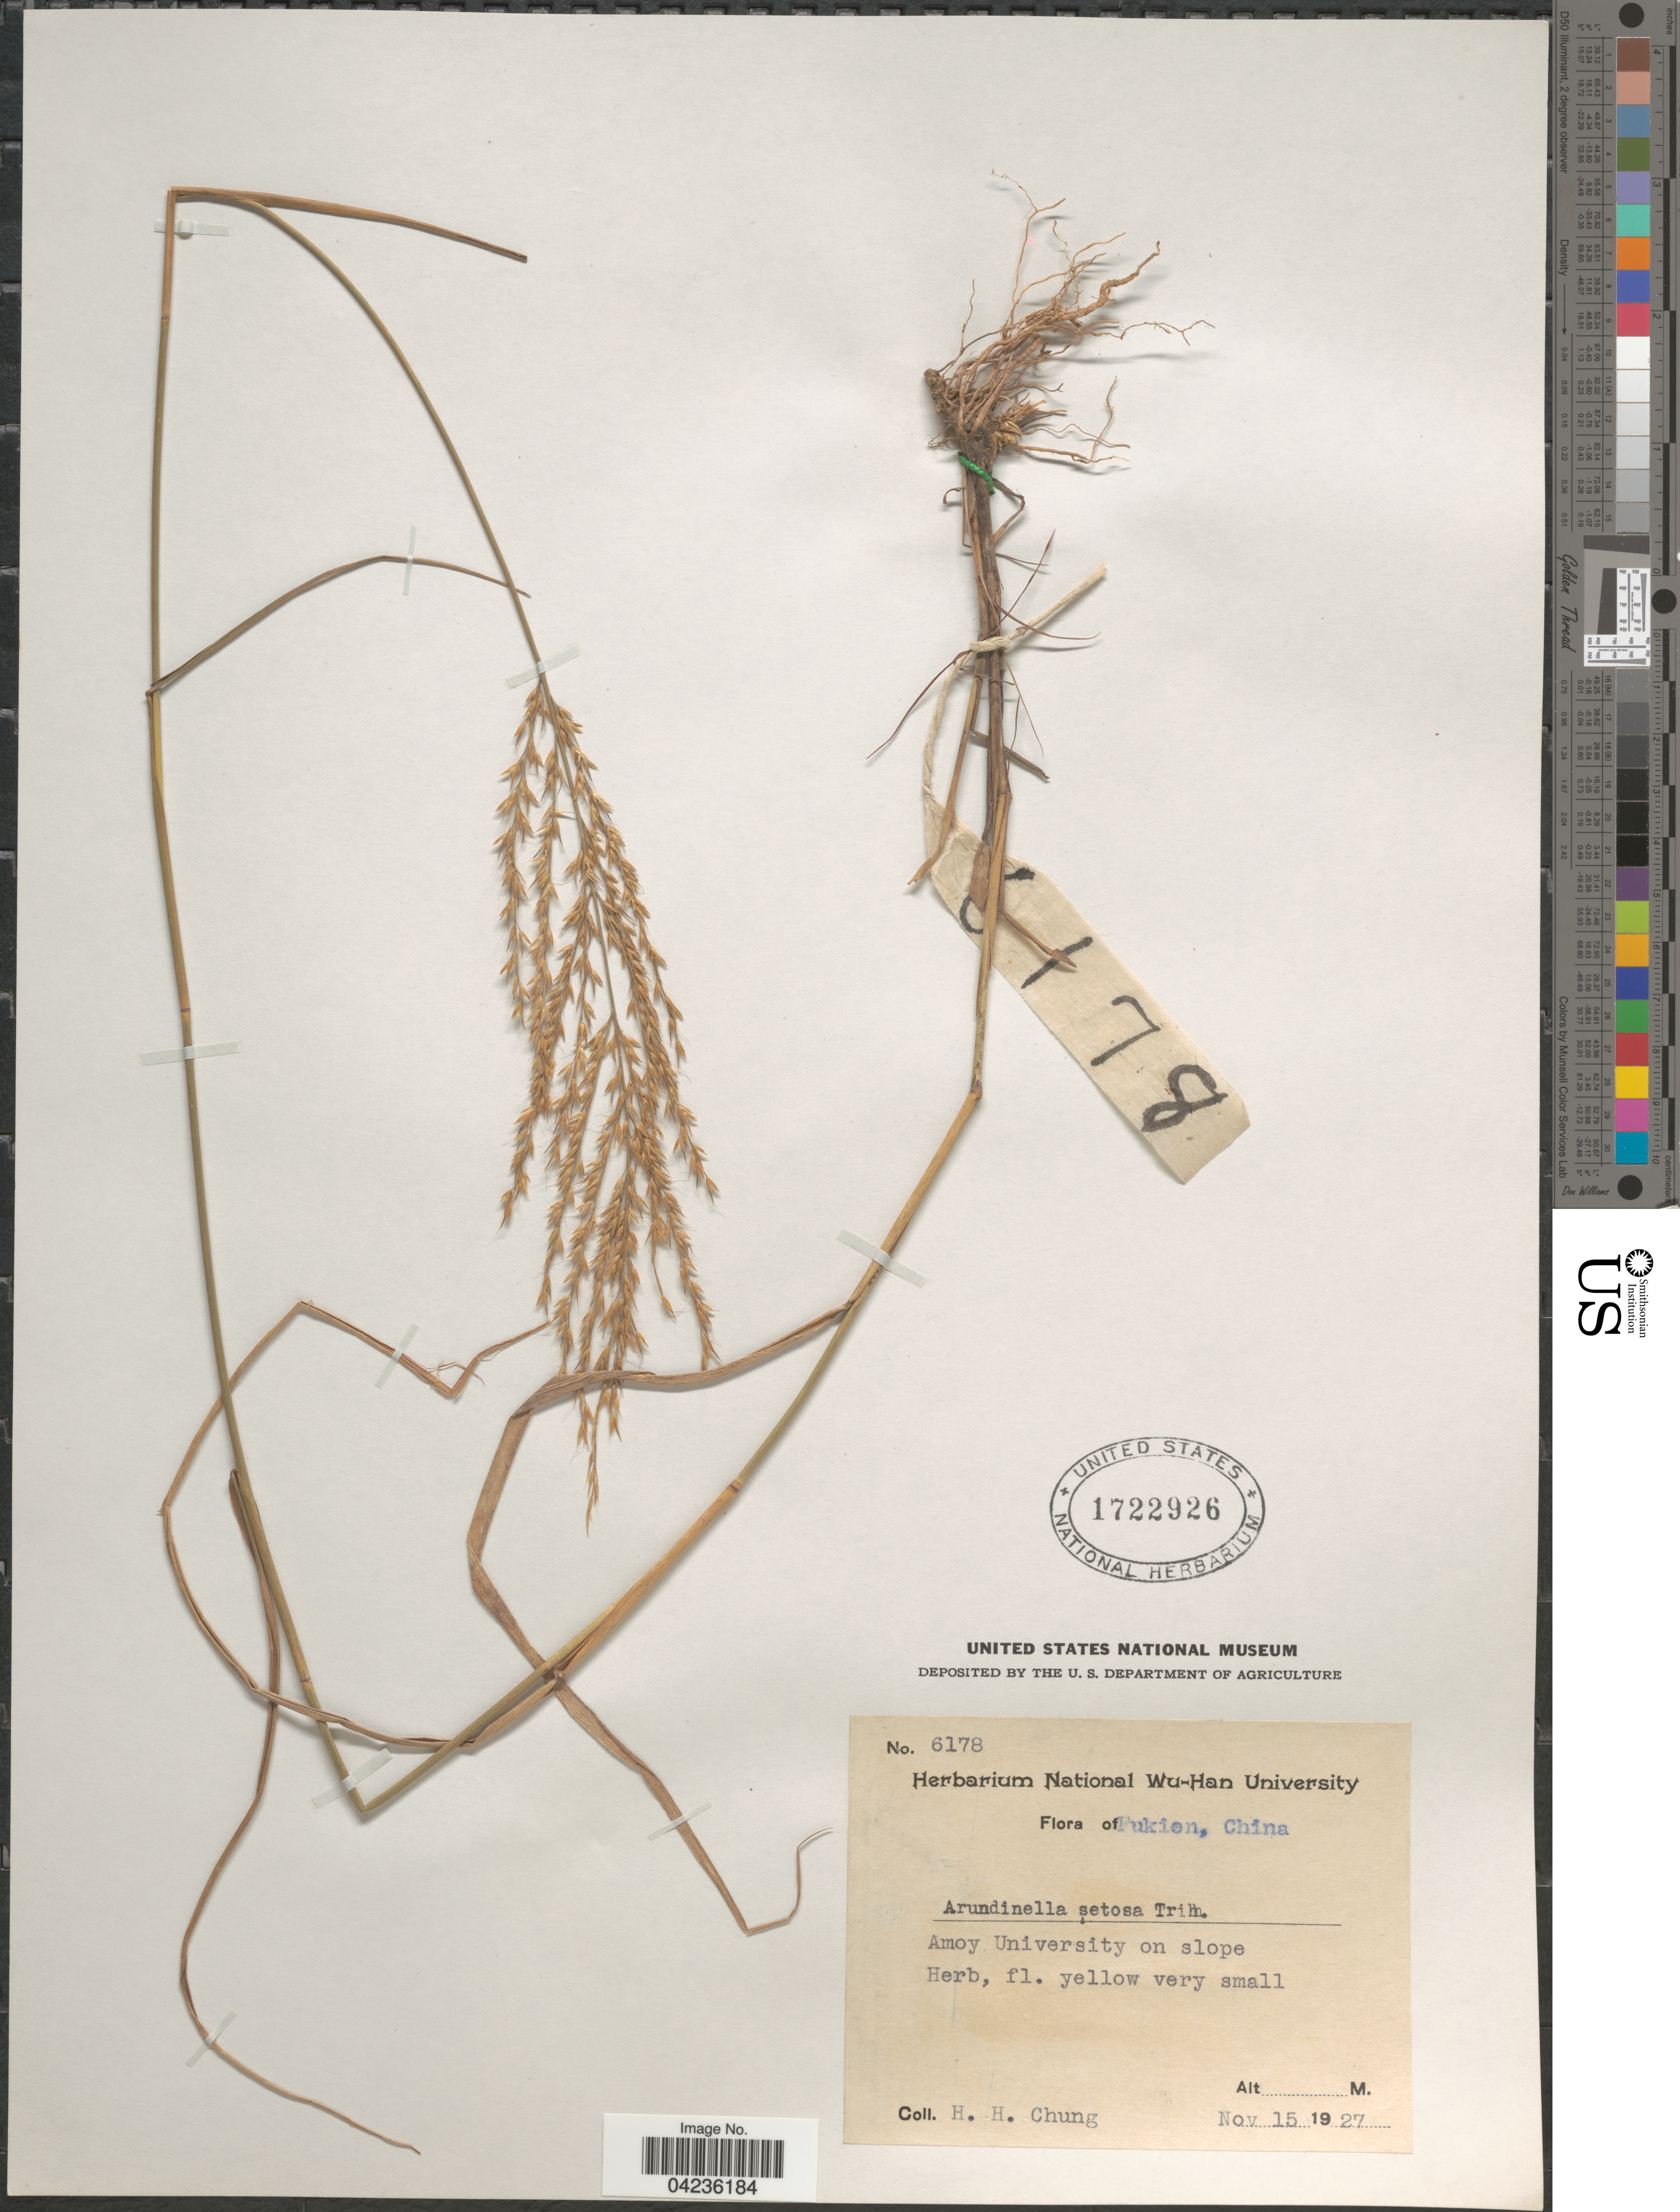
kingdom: Plantae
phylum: Tracheophyta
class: Liliopsida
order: Poales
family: Poaceae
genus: Arundinella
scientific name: Arundinella setosa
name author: Trin.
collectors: H. Chung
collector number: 6178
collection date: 1927-11-15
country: China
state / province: Fujian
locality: Fukien. Amoy University on slope.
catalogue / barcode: US 1722926